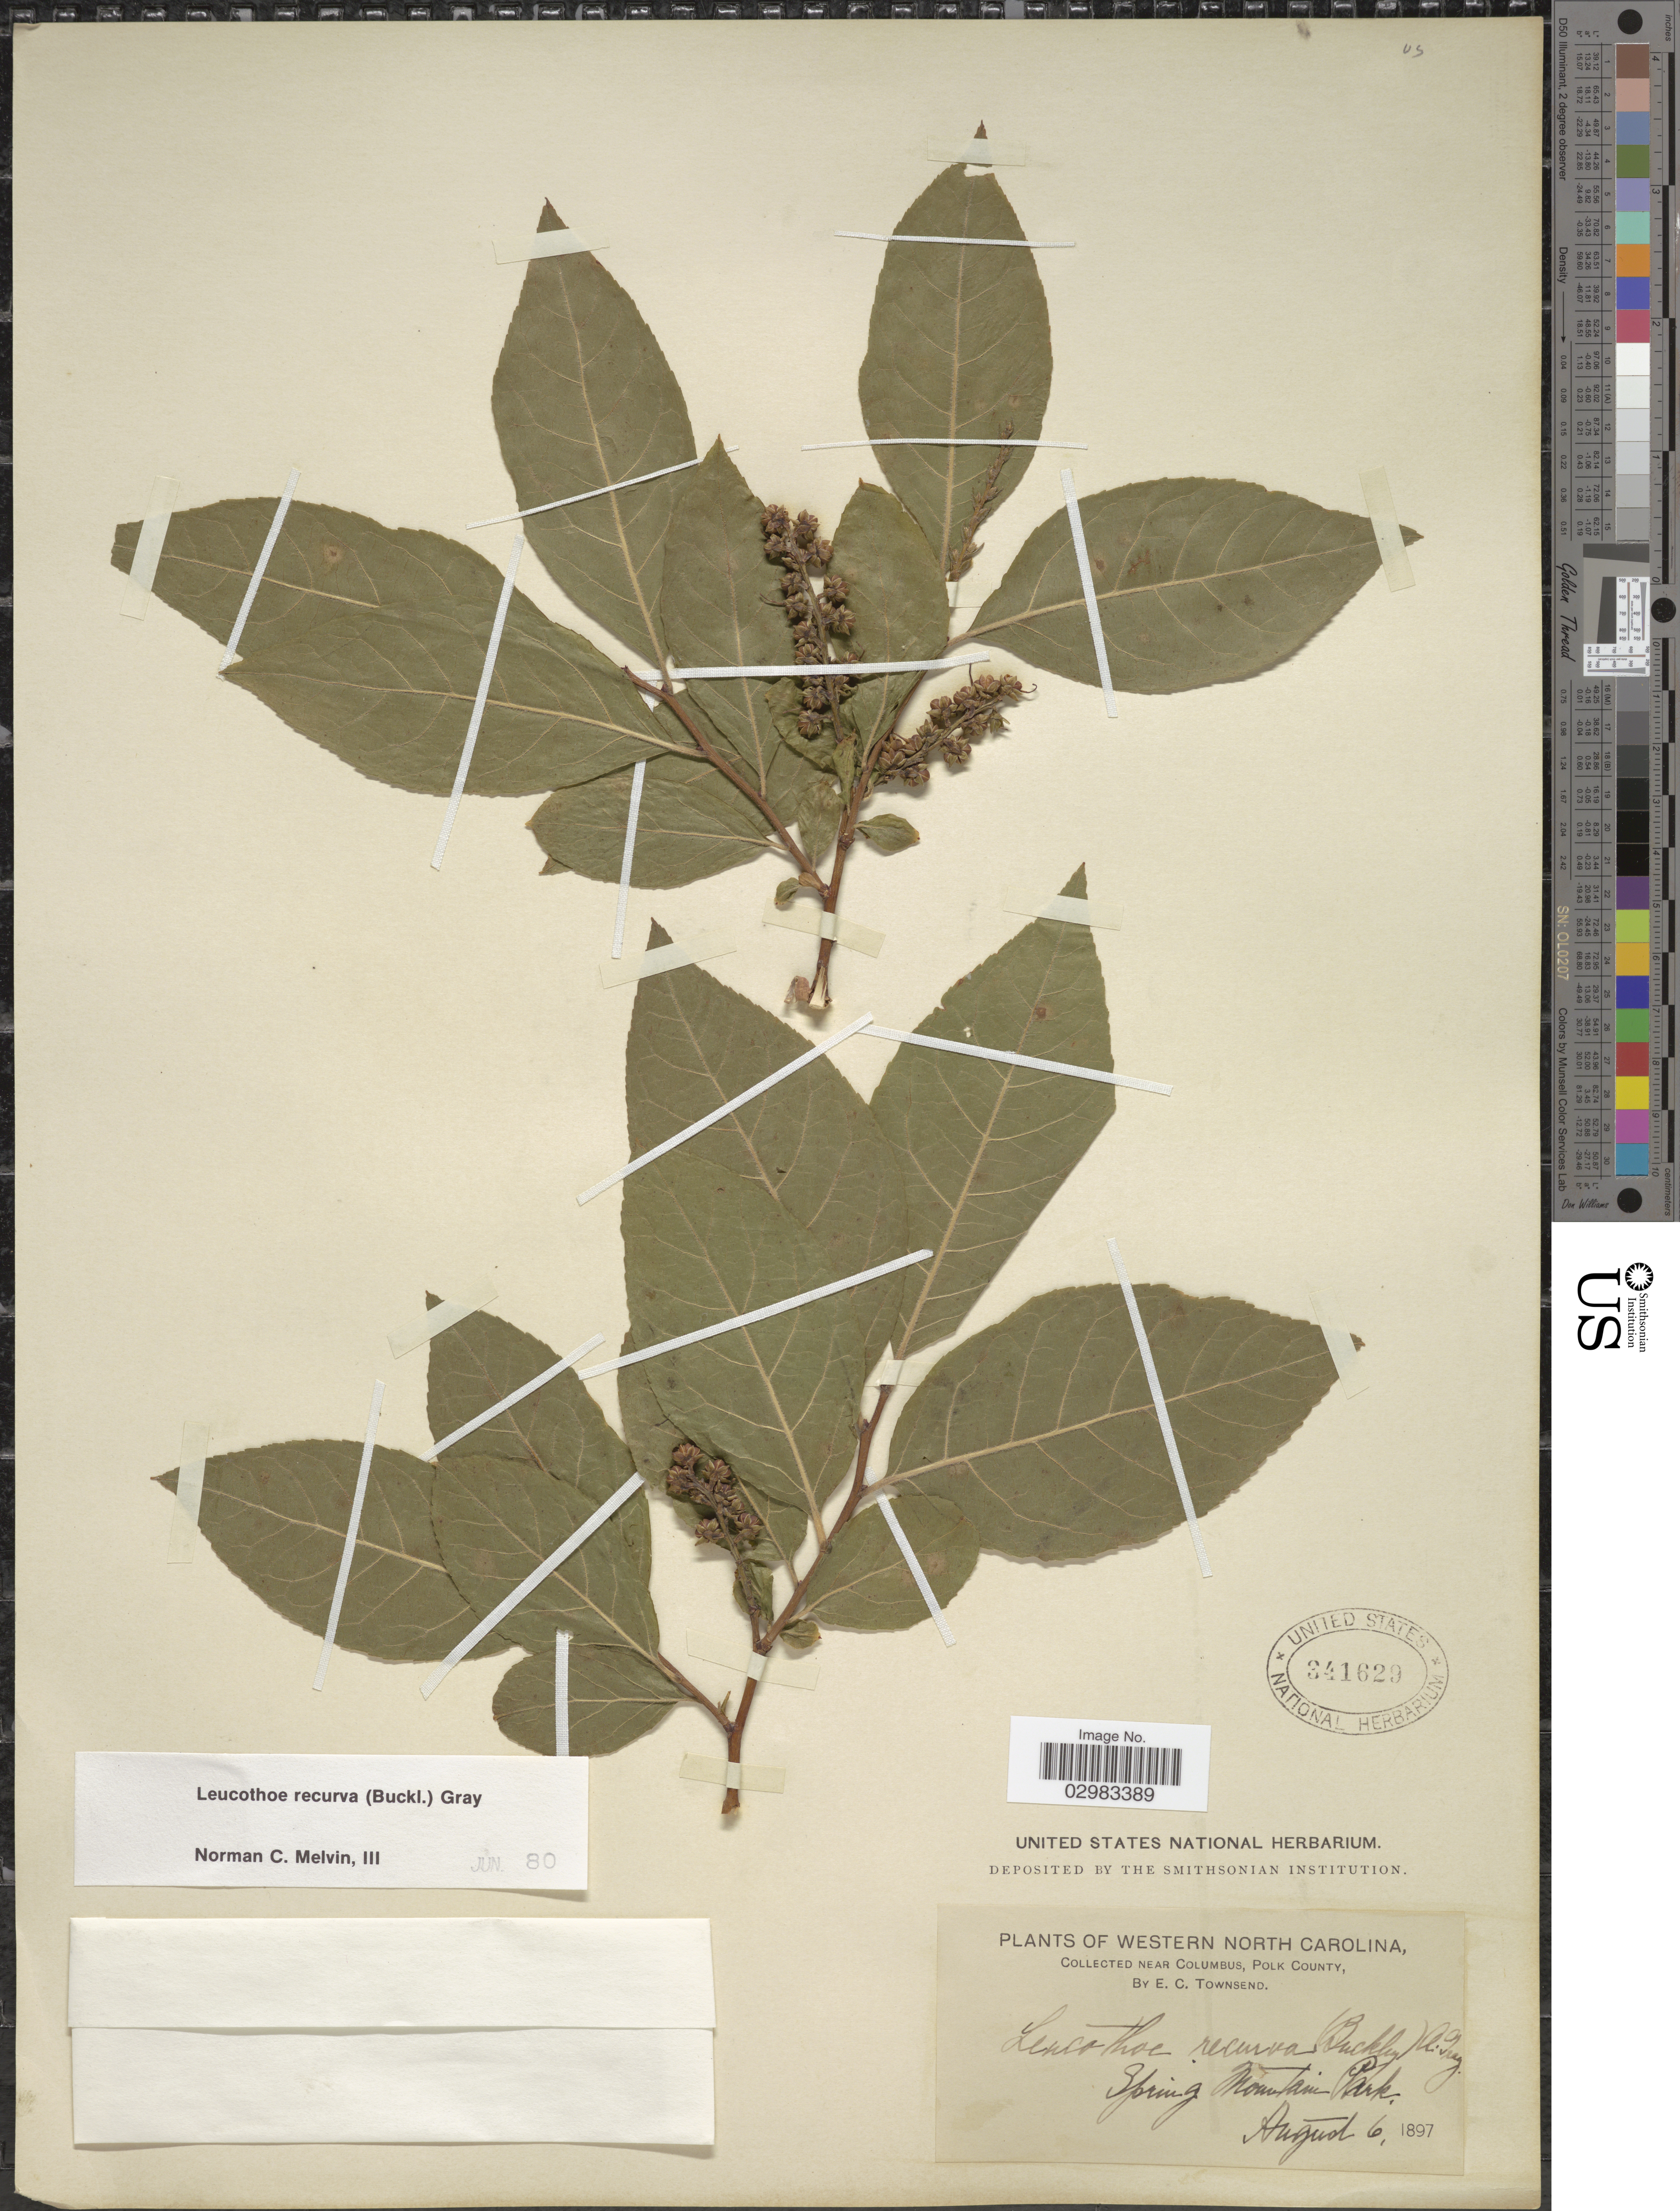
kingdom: Plantae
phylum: Tracheophyta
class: Magnoliopsida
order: Ericales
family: Ericaceae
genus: Leucothoe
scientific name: Leucothoë recurva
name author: (Buckley) A. Gray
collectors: E. C. Townsend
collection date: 1897-08-06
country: United States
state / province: North Carolina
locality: Western North Carolina. Near Columbus, Polk County. Spring Mountain Park.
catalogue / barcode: US 341629